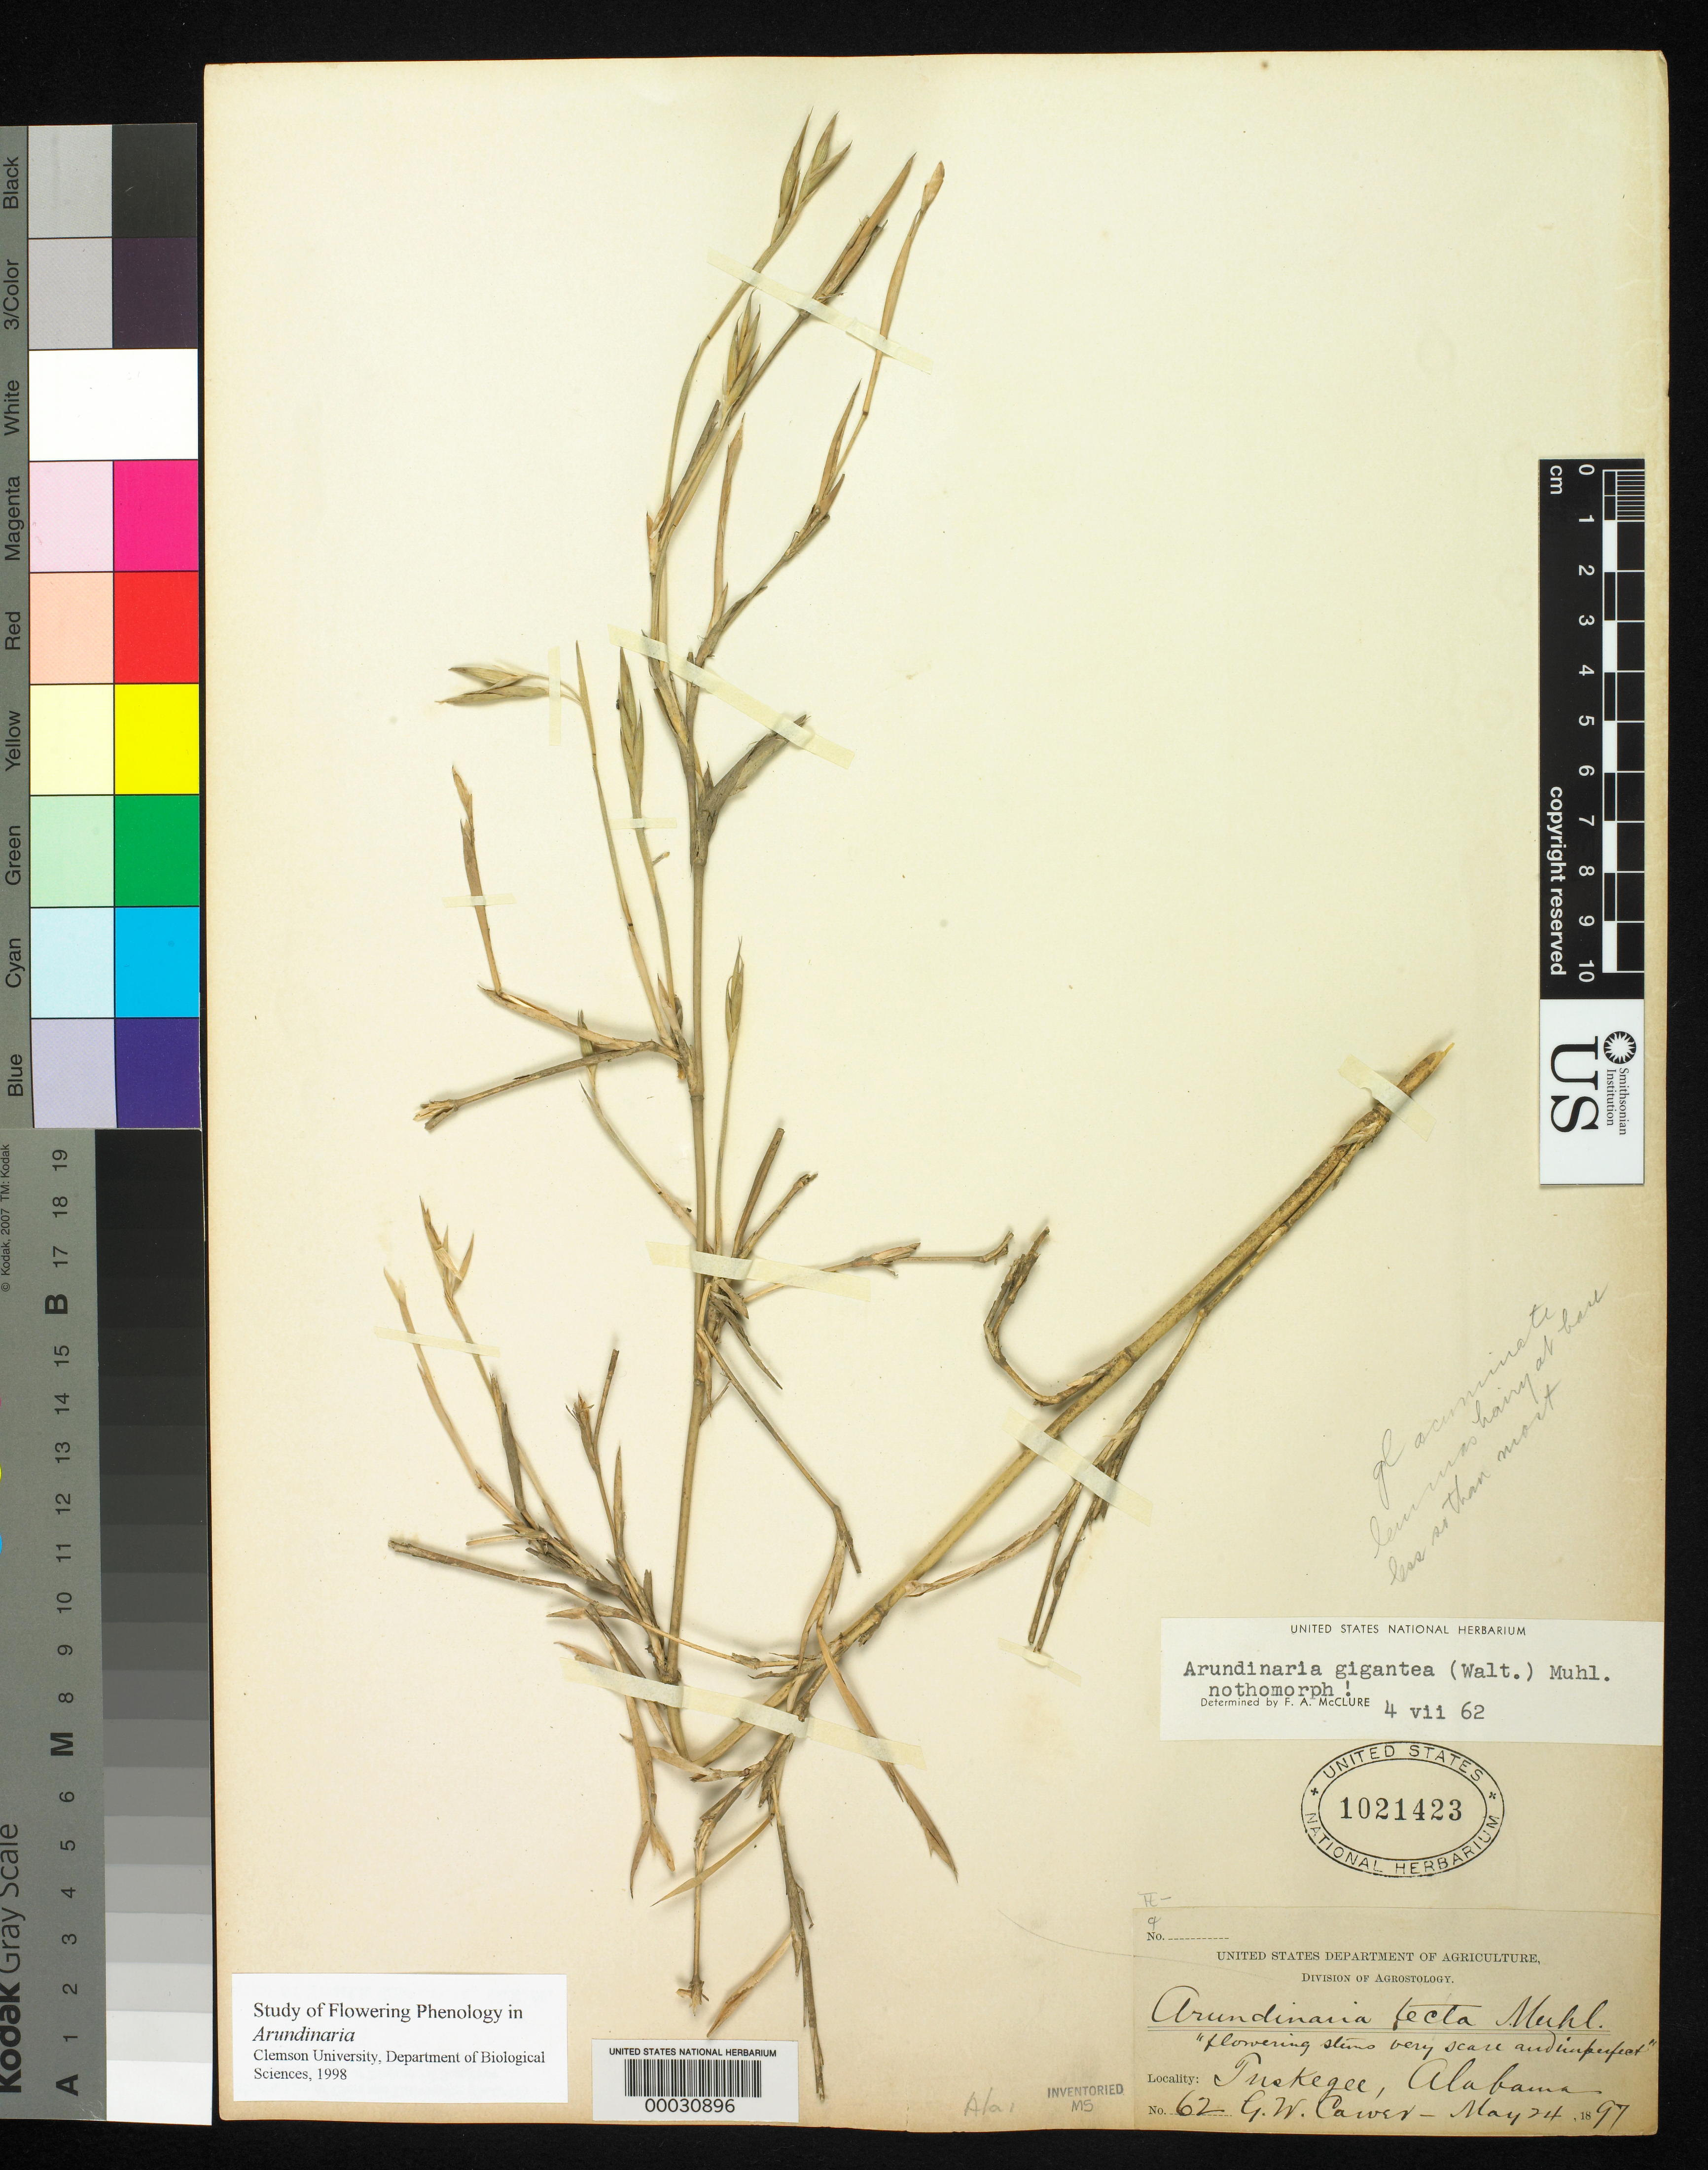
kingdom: Plantae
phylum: Tracheophyta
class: Liliopsida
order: Poales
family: Poaceae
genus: Arundinaria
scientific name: Arundinaria gigantea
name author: (Walter) Muhl.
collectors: G. Carver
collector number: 62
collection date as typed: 24 May 1897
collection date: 1897-05-24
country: United States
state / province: Alabama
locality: Tuskegee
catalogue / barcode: US 1021423